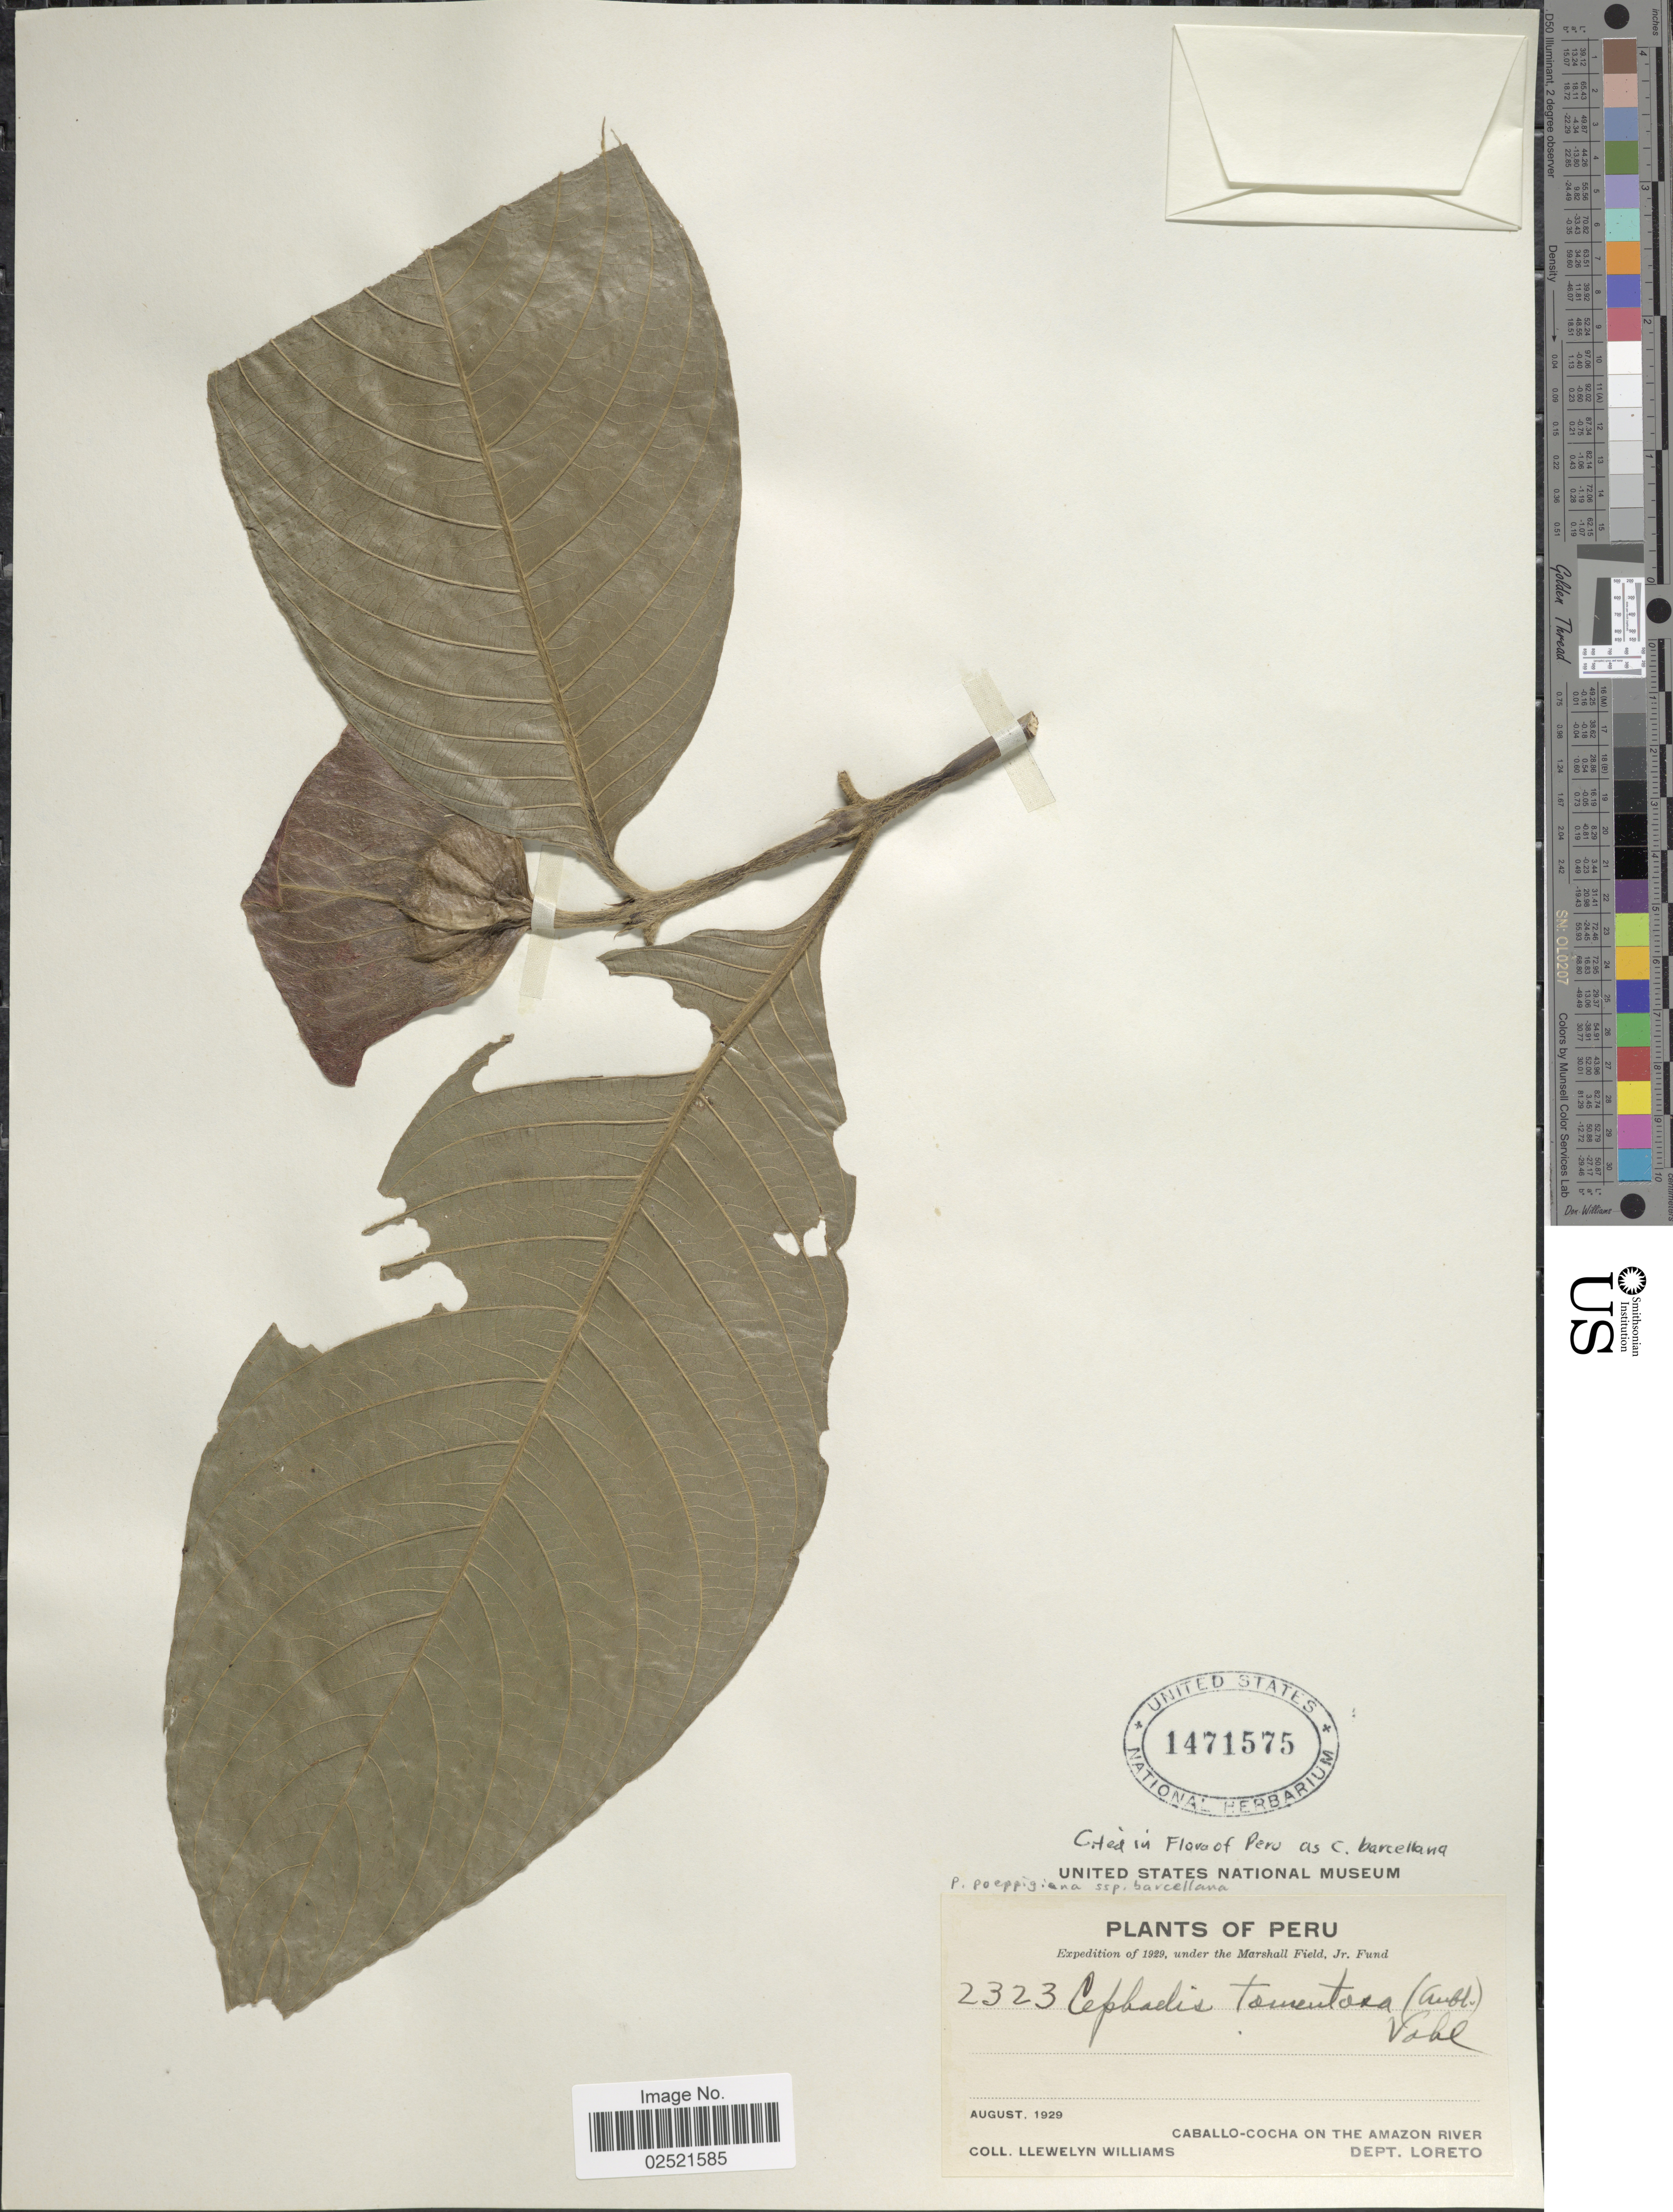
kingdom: Plantae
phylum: Tracheophyta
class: Magnoliopsida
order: Gentianales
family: Rubiaceae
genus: Psychotria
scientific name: Psychotria poeppigiana subsp. barcellana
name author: (Müll. Arg.) Steyerm.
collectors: Ll. Williams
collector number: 2323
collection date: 1929-08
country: Peru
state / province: Loreto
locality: Caballo-Cocha on the Amazon River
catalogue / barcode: US 1471575